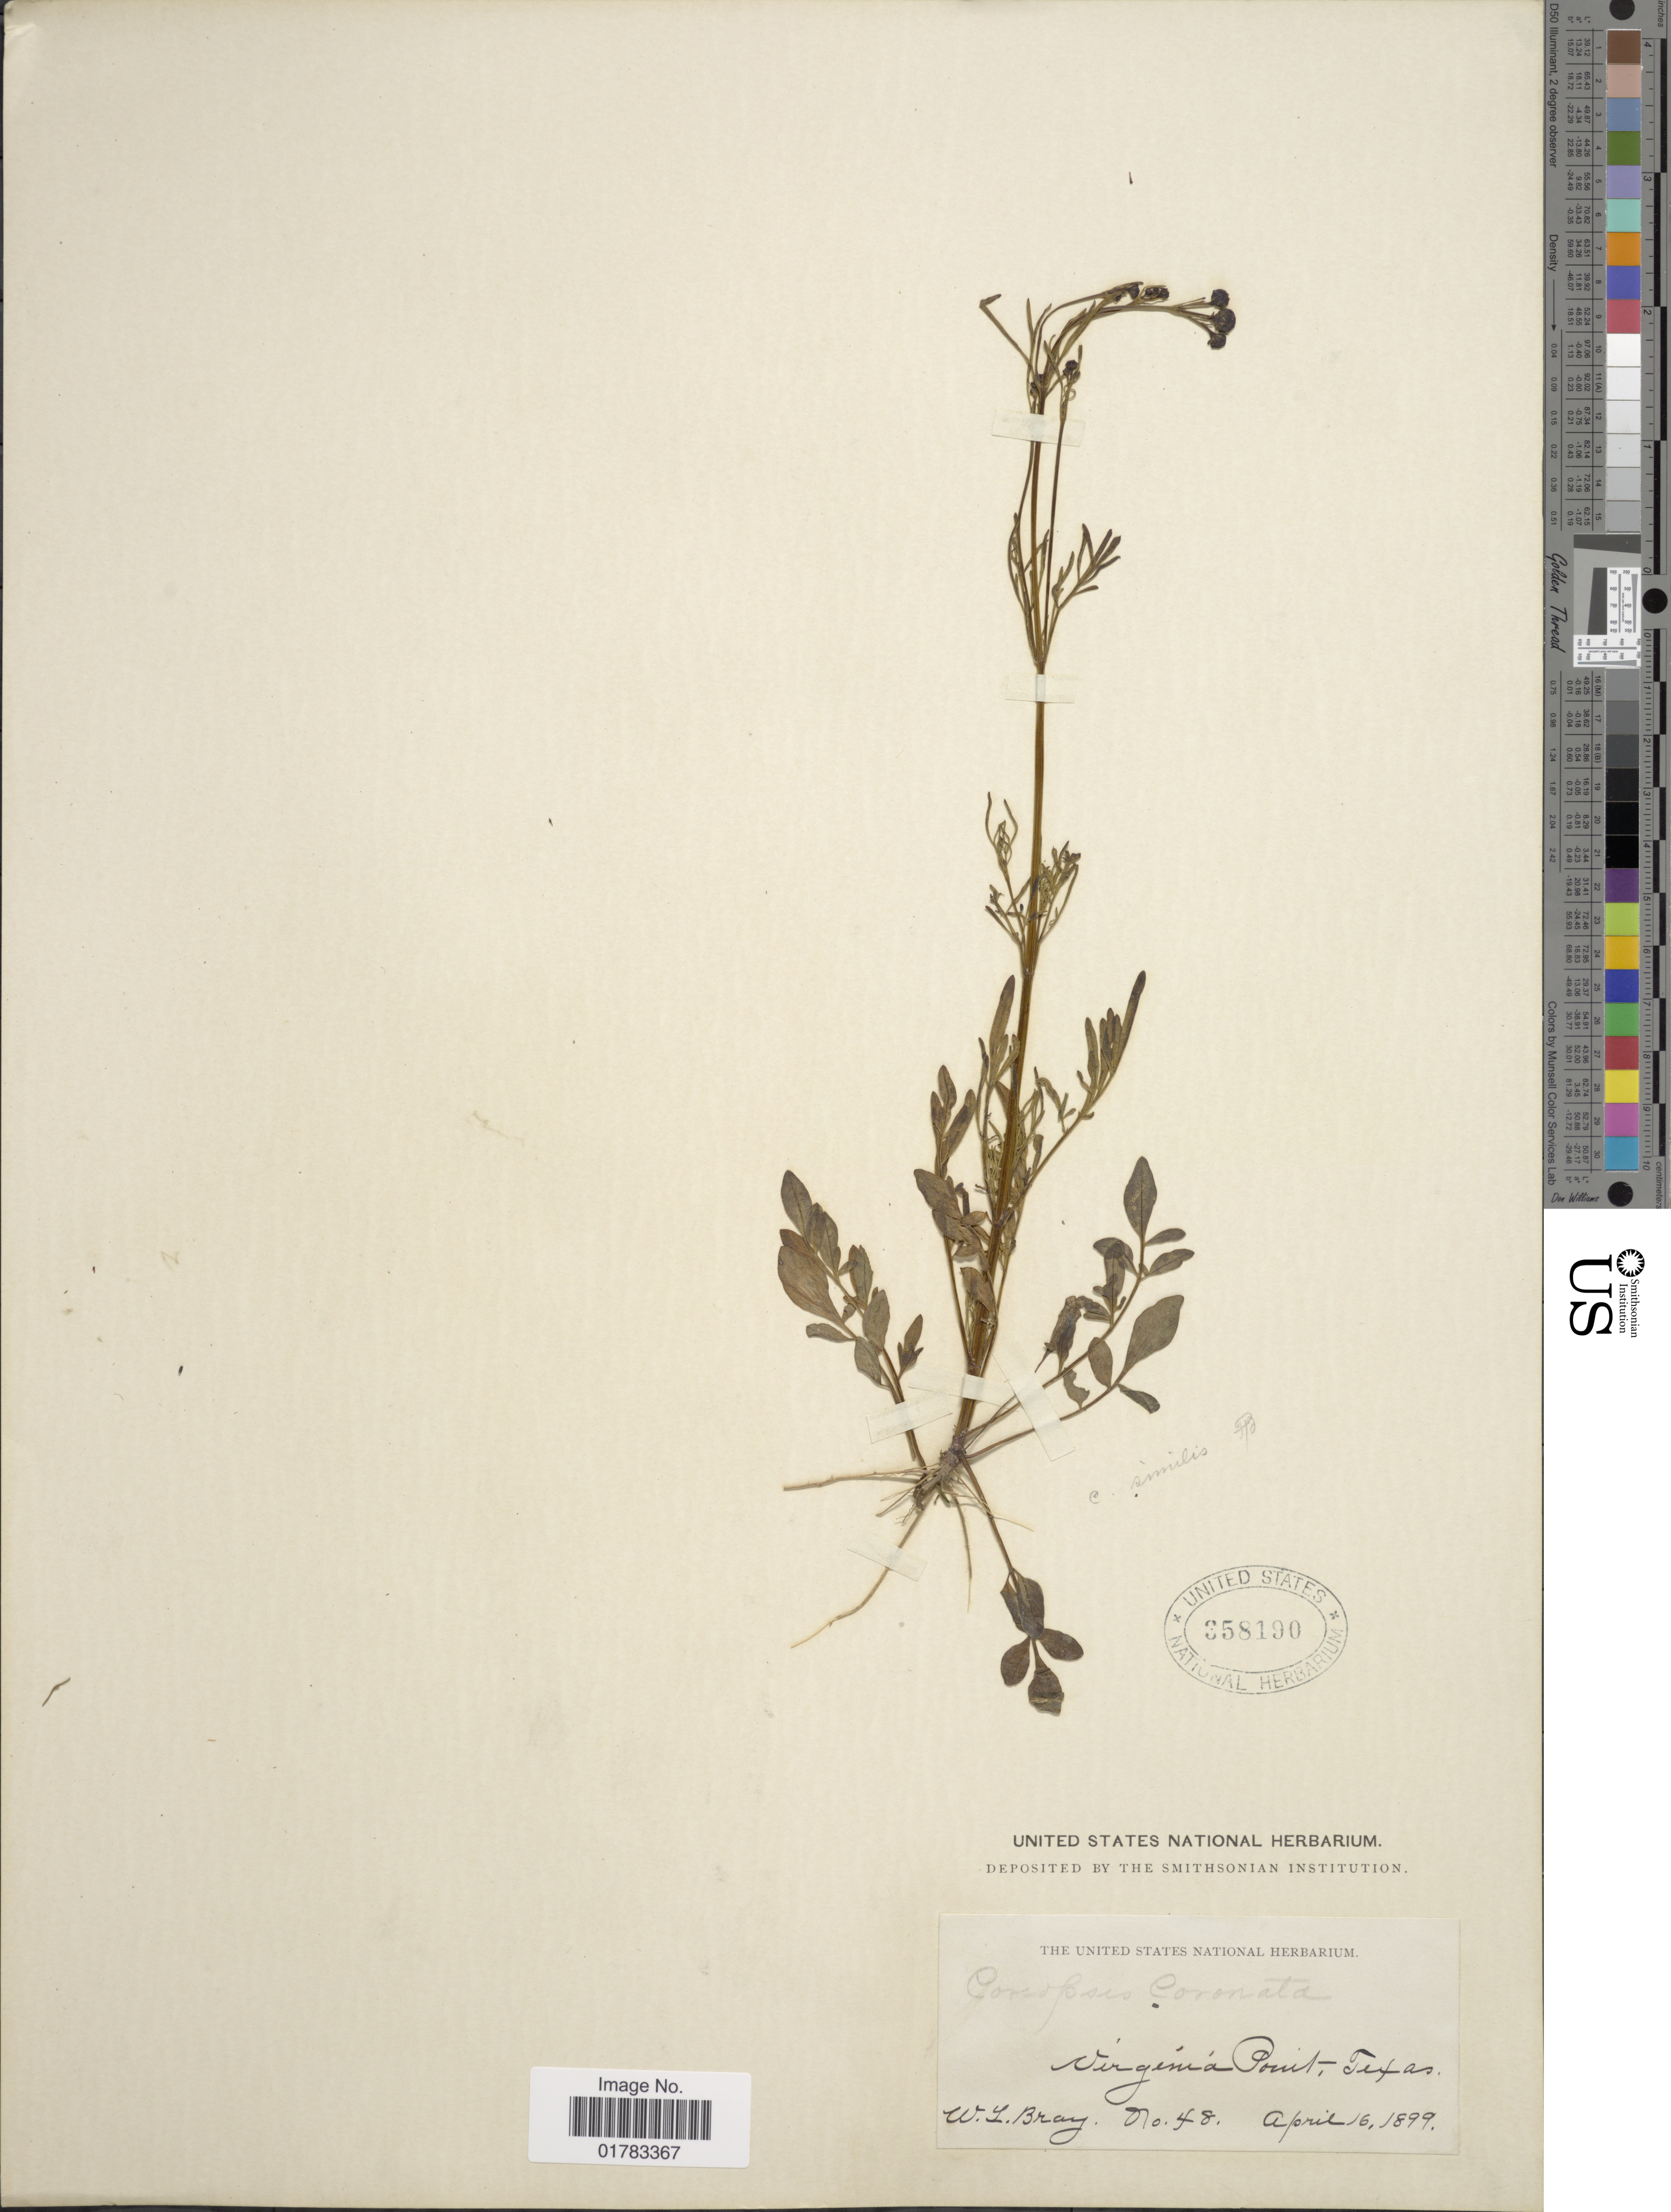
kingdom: Plantae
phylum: Tracheophyta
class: Magnoliopsida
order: Asterales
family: Asteraceae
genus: Coreopsis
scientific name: Coreopsis tinctoria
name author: Nutt.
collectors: W. L. Bray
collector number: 48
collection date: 1899-04-16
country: United States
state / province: Texas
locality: Virginia Point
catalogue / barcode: US 358190